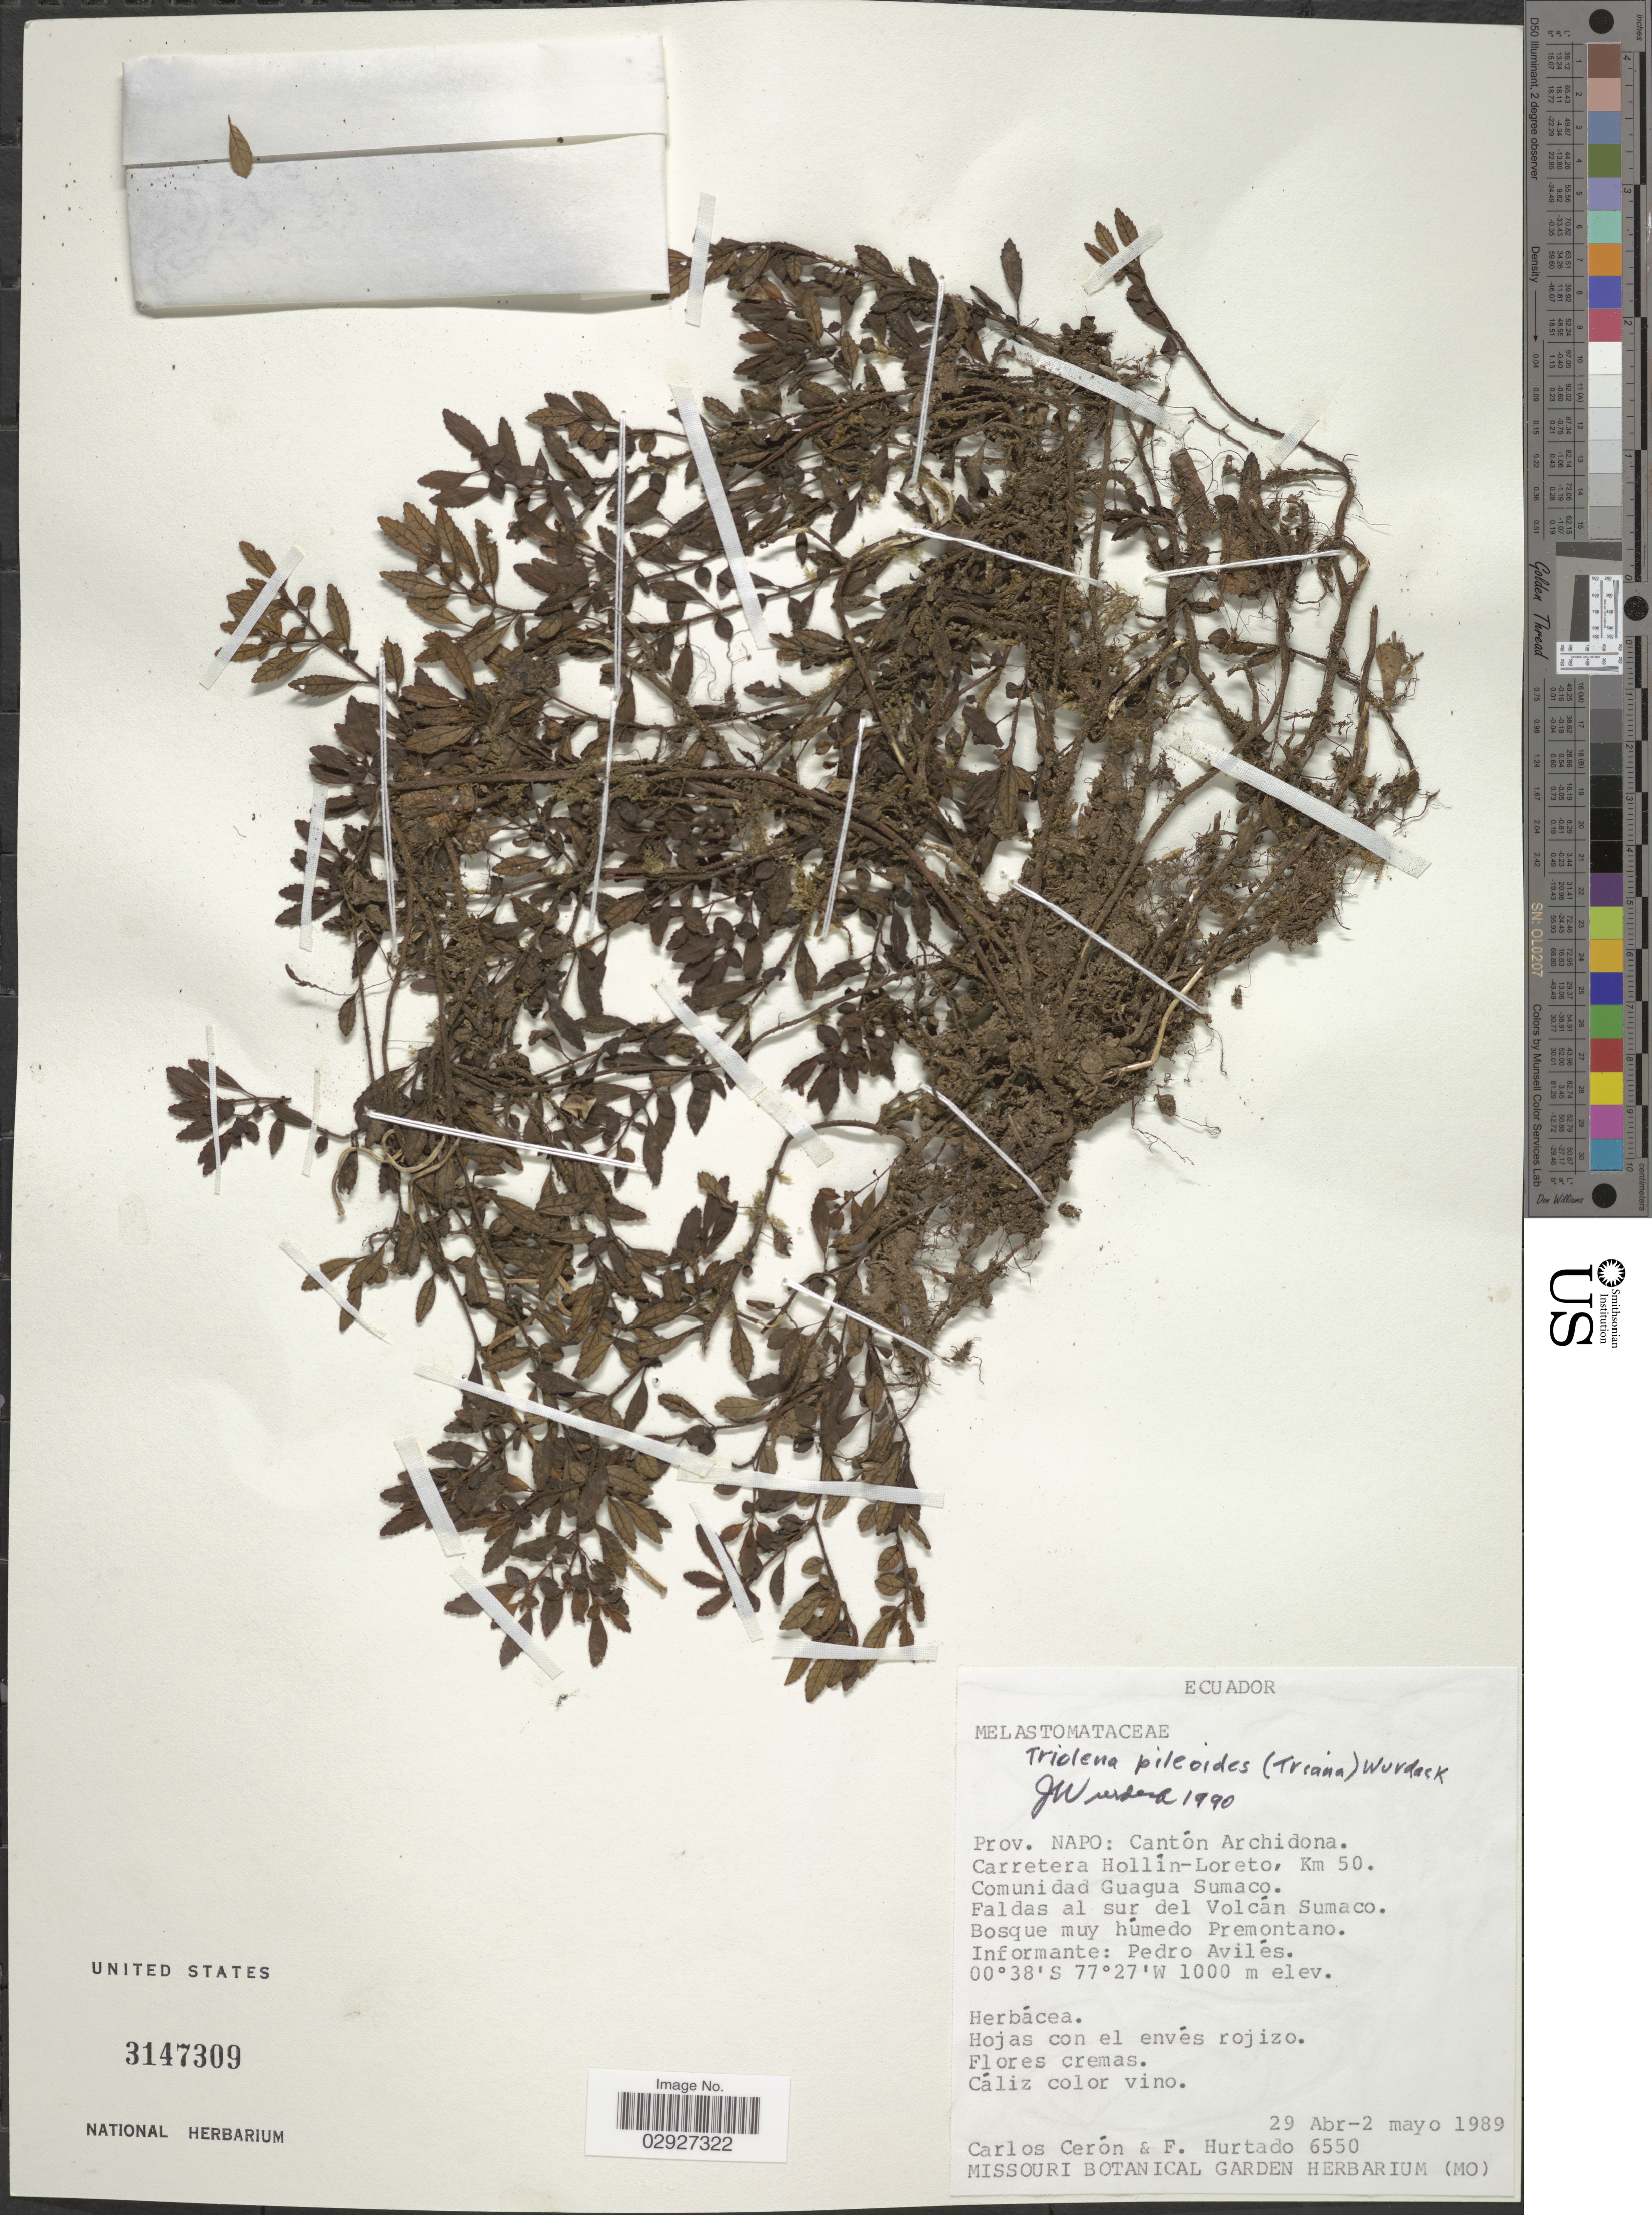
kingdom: Plantae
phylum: Tracheophyta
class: Magnoliopsida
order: Myrtales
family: Melastomataceae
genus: Triolena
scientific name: Triolena pileoides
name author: (Triana) Wurdack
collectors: C. E. Cerón M. & F. Hurtado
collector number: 655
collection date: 1989-04-29/1989-05-02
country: Ecuador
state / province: Napo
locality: Prov. Napo: Cantón Archidona, Carretera Hollin-Loreto, Km 50, Comunidad Guagua Sumaco, Faldas al sur del Volcán Sumaco.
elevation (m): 1000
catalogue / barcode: US 3147309